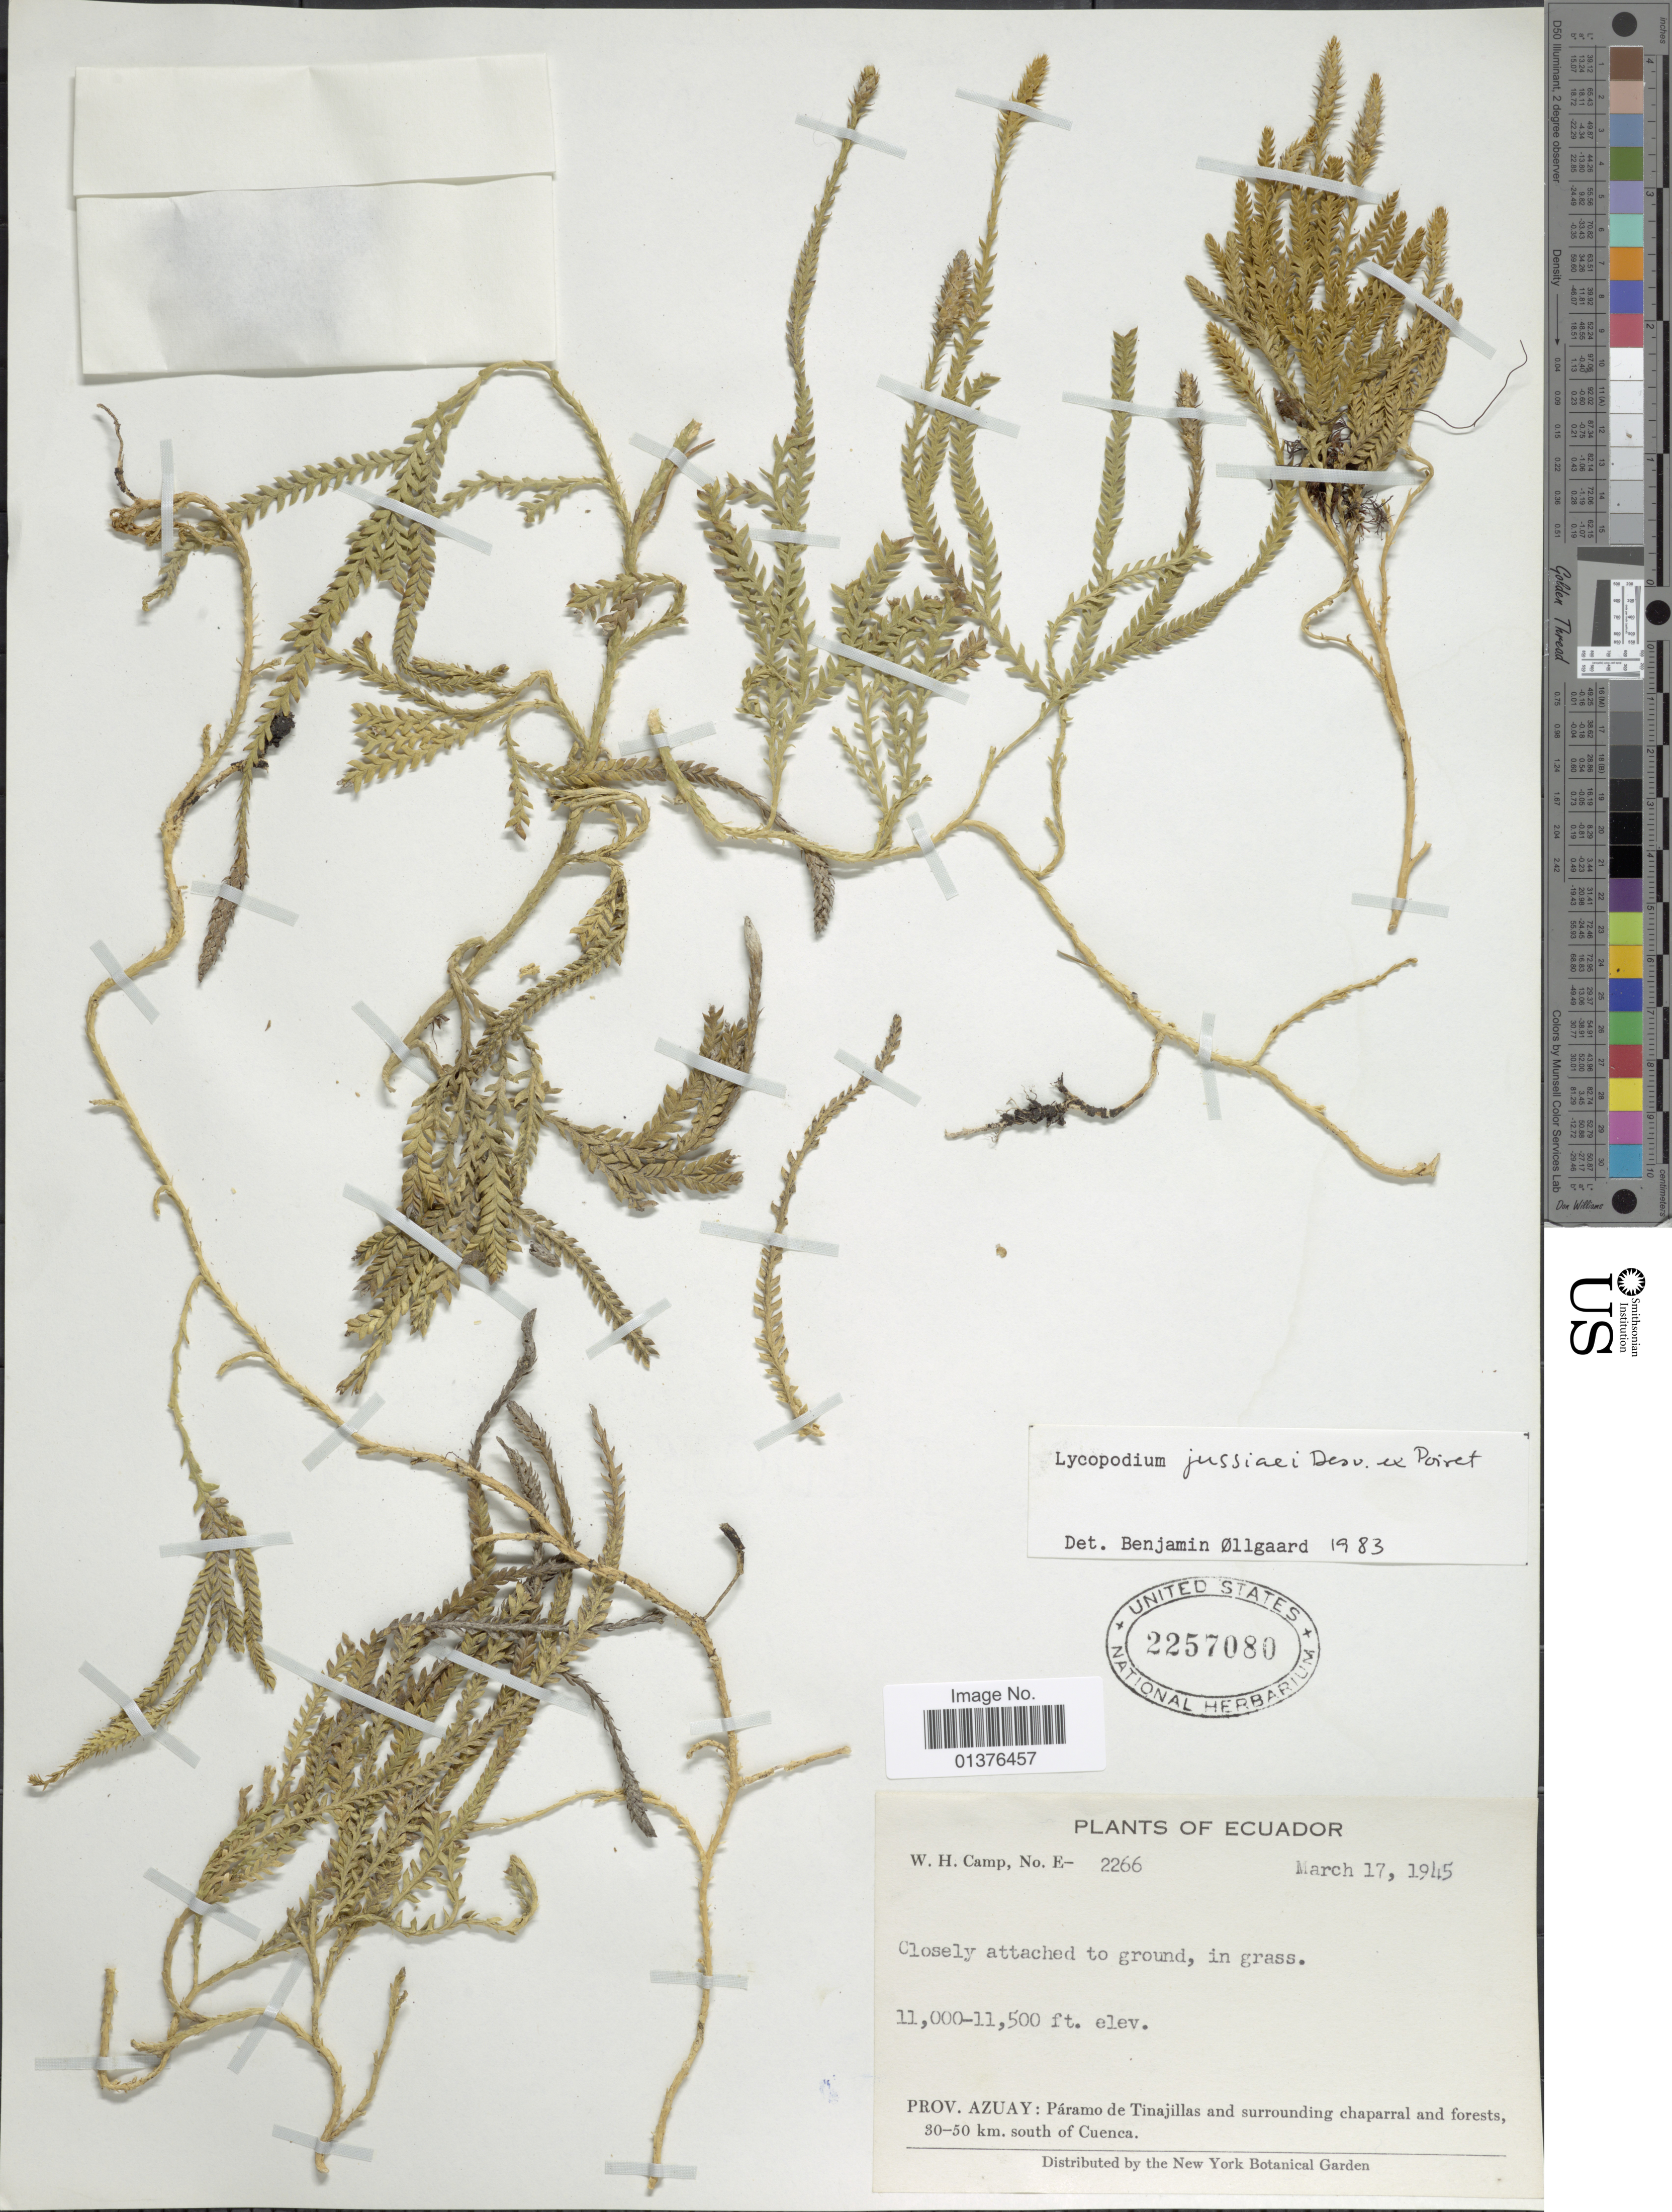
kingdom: Plantae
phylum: Tracheophyta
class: Lycopodiopsida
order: Lycopodiales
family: Lycopodiaceae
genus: Diphasium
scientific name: Diphasium jussiaei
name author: (Desv.) C. Presl ex Rothm.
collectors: W. H. Camp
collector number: E-2266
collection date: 1945-03-17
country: Ecuador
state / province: Azuay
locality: Páramo de Tinajillas and surroundings chaparral and forsest, 30-50 km south of Cuenca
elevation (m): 3353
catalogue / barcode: US 2257080